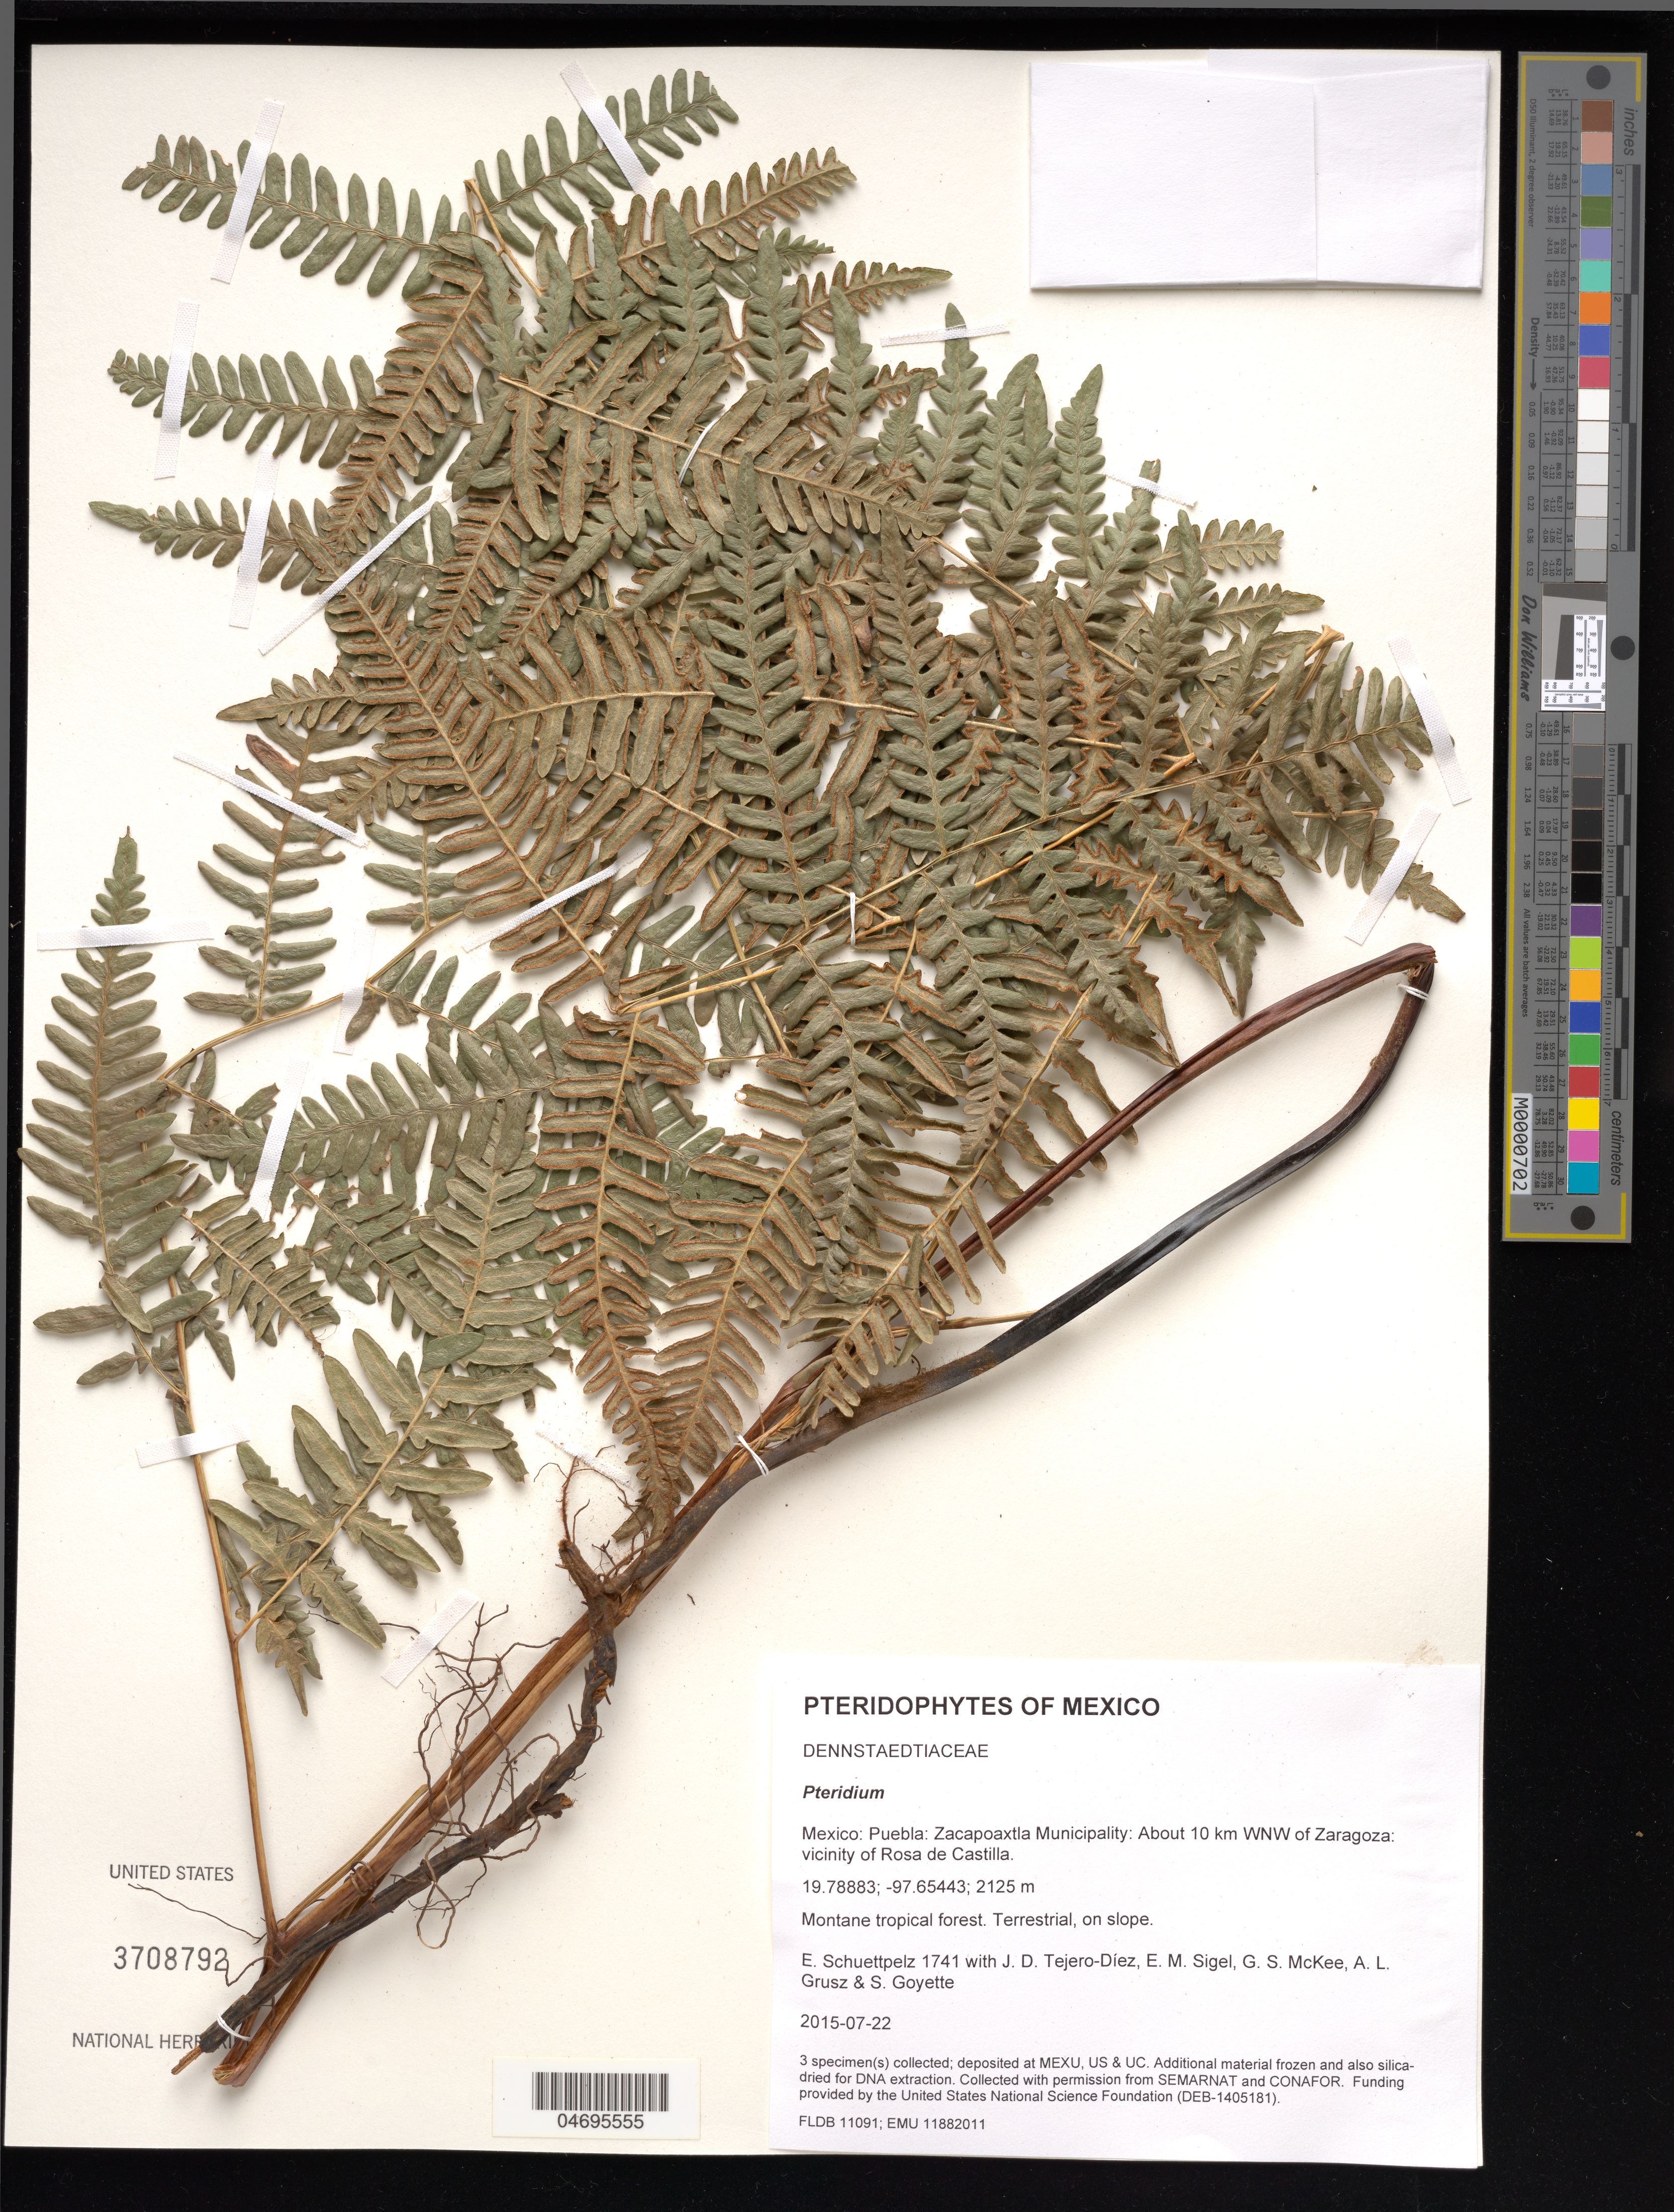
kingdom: Plantae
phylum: Tracheophyta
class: Polypodiopsida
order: Polypodiales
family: Dennstaedtiaceae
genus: Pteridium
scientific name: Pteridium sp.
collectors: E. Schuettpelz, D. Tejero-Díez, E. M. Sigel, G. S. McKee & A. Grusz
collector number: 1741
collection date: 2015-07-22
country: Mexico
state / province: Puebla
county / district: Zacapoaxtla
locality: About 10 km WNW of Zaragoza: vicinity of Rosa de Castilla.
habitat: Montane tropical forest.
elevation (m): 2125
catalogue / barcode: US 3708792